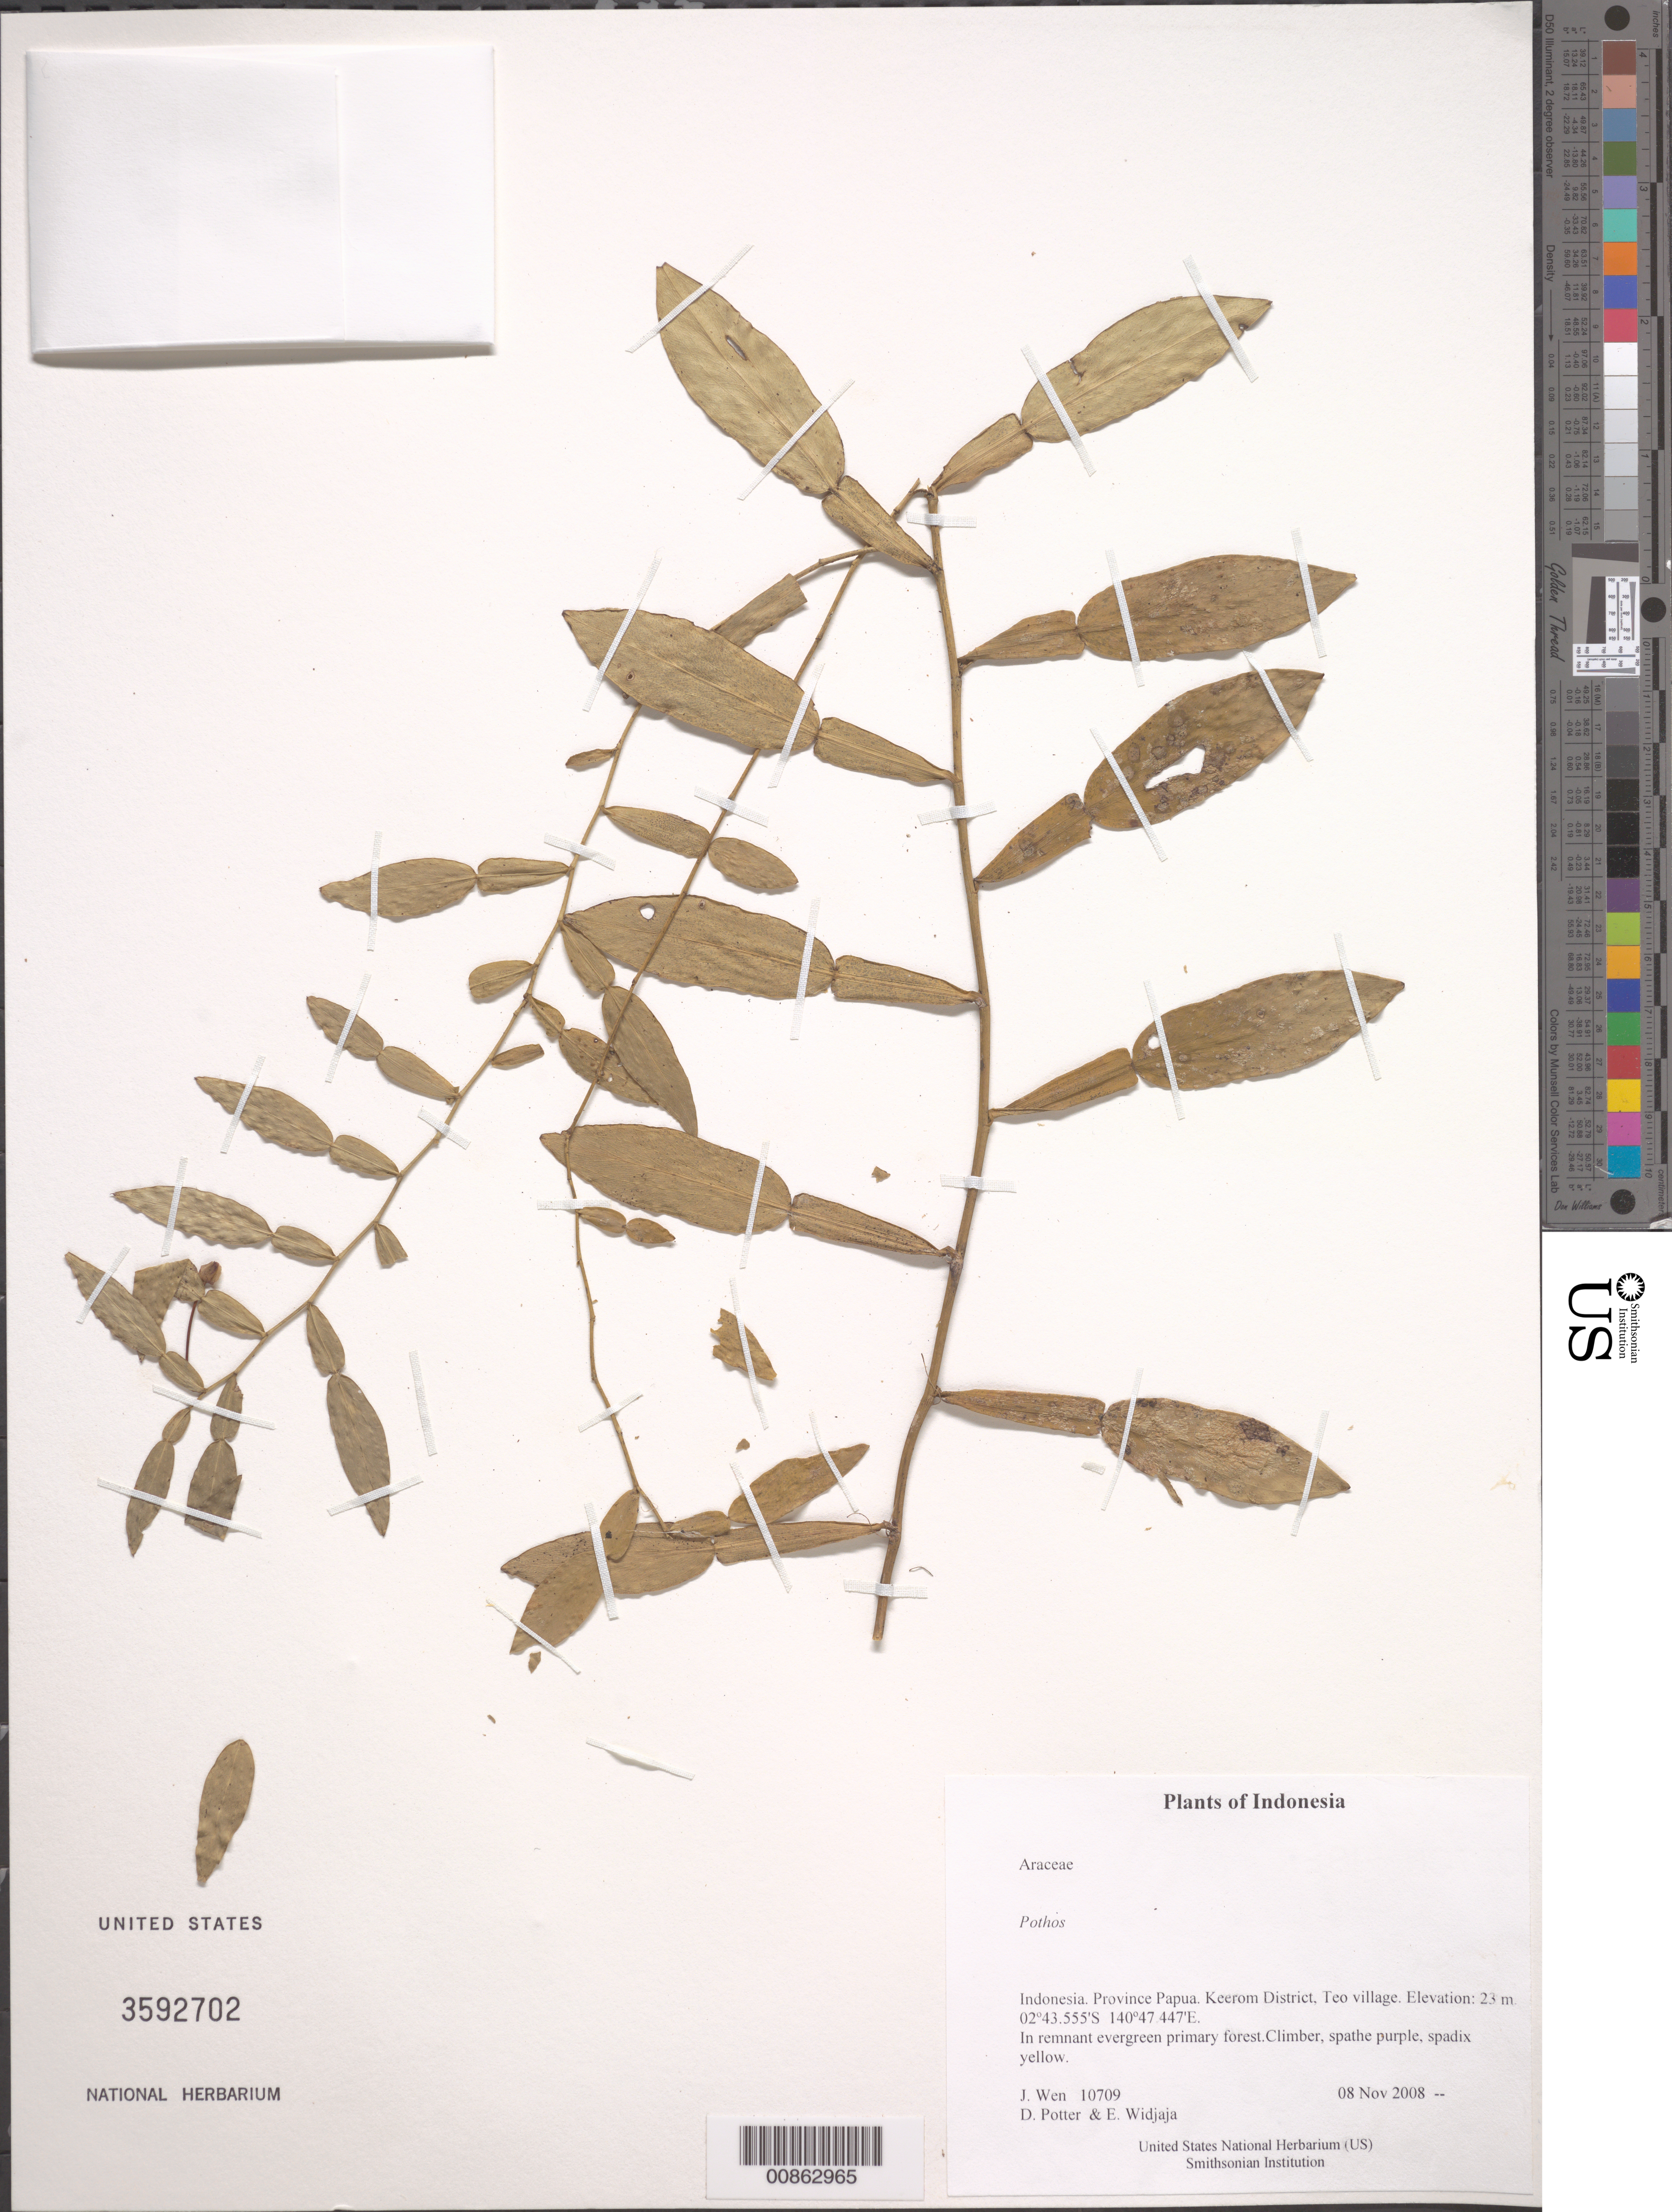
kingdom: Plantae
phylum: Tracheophyta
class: Liliopsida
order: Alismatales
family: Araceae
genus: Pothos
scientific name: Pothos sp.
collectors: J. Wen, D. Potter & E. A. Widjaja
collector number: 10709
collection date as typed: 08 Nov 2008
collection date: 2008-11-08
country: Indonesia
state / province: Papua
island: New Guinea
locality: Keerom District, Teo village. Irian Barat.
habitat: In remnant evergreen primary forest.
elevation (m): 23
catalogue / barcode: US 3592702